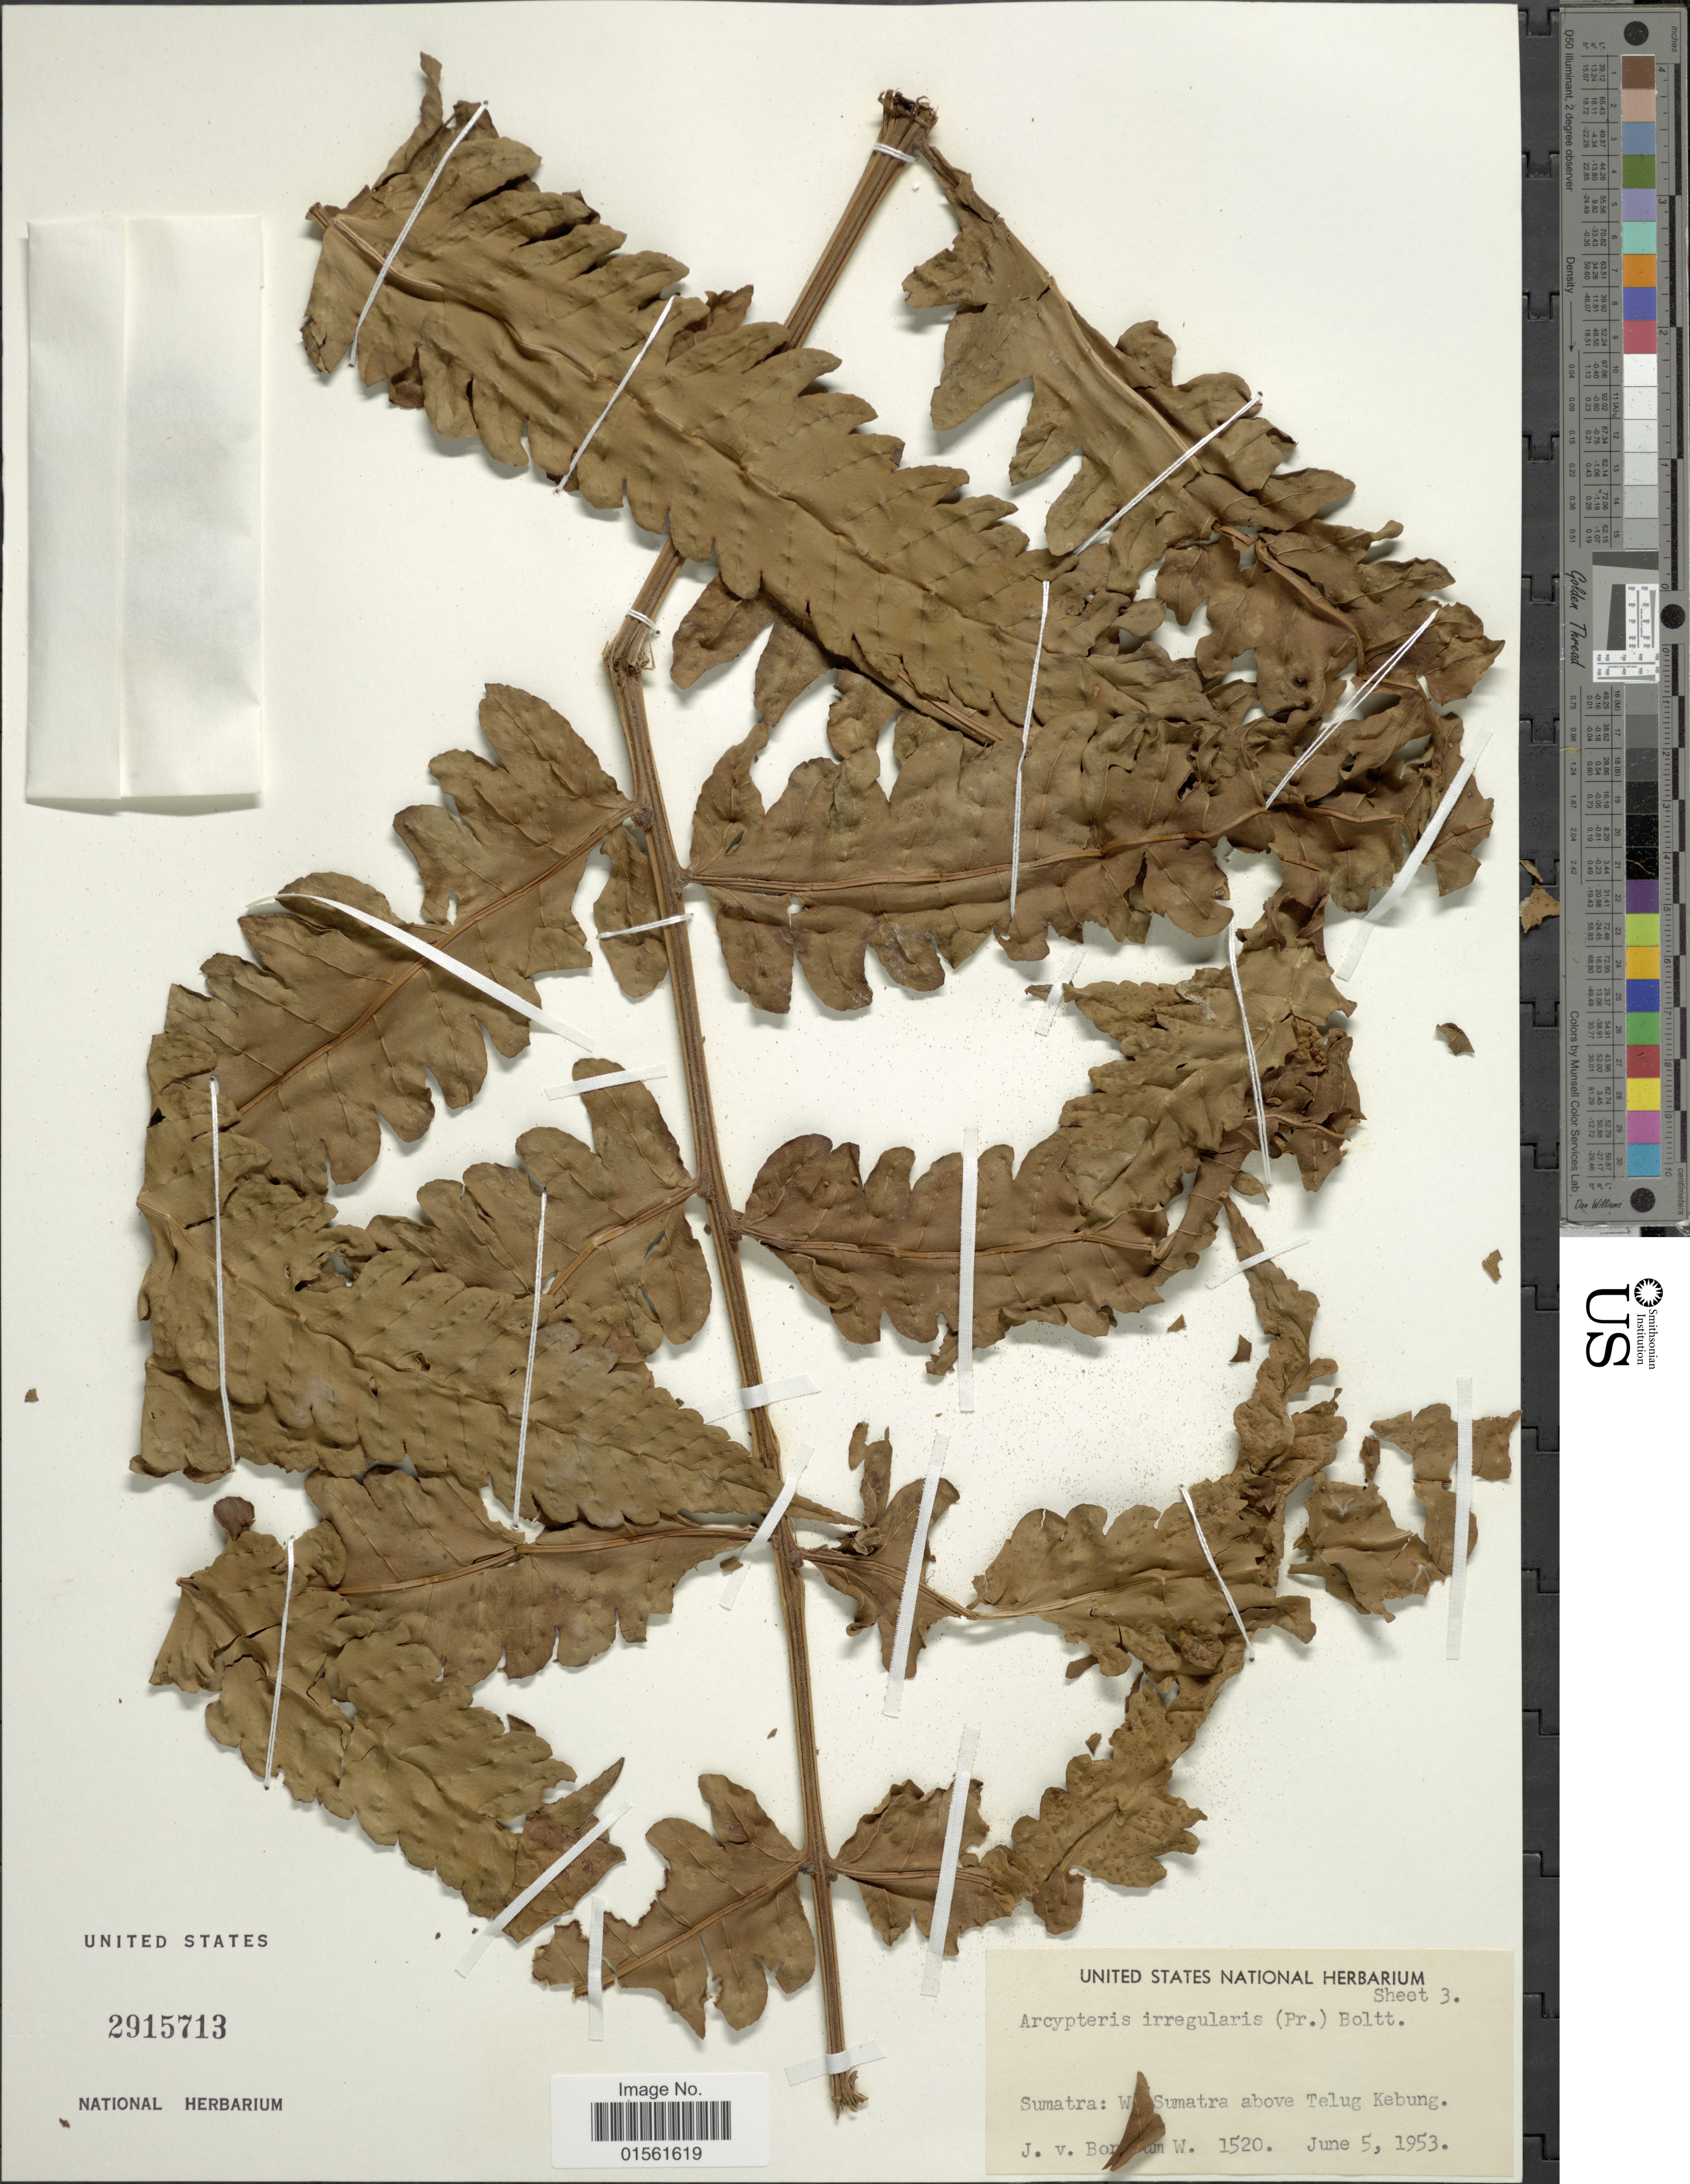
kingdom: Plantae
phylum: Tracheophyta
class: Polypodiopsida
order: Polypodiales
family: Dryopteridaceae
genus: Pleocnemia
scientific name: Pleocnemia irregularis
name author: (C. Presl) Holttum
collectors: J. Borssum Waalkes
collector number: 1520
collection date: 1953-06-05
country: Indonesia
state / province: Sumatra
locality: Sumatra: W. Sumatra above Telug Kebung.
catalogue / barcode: US 2915713